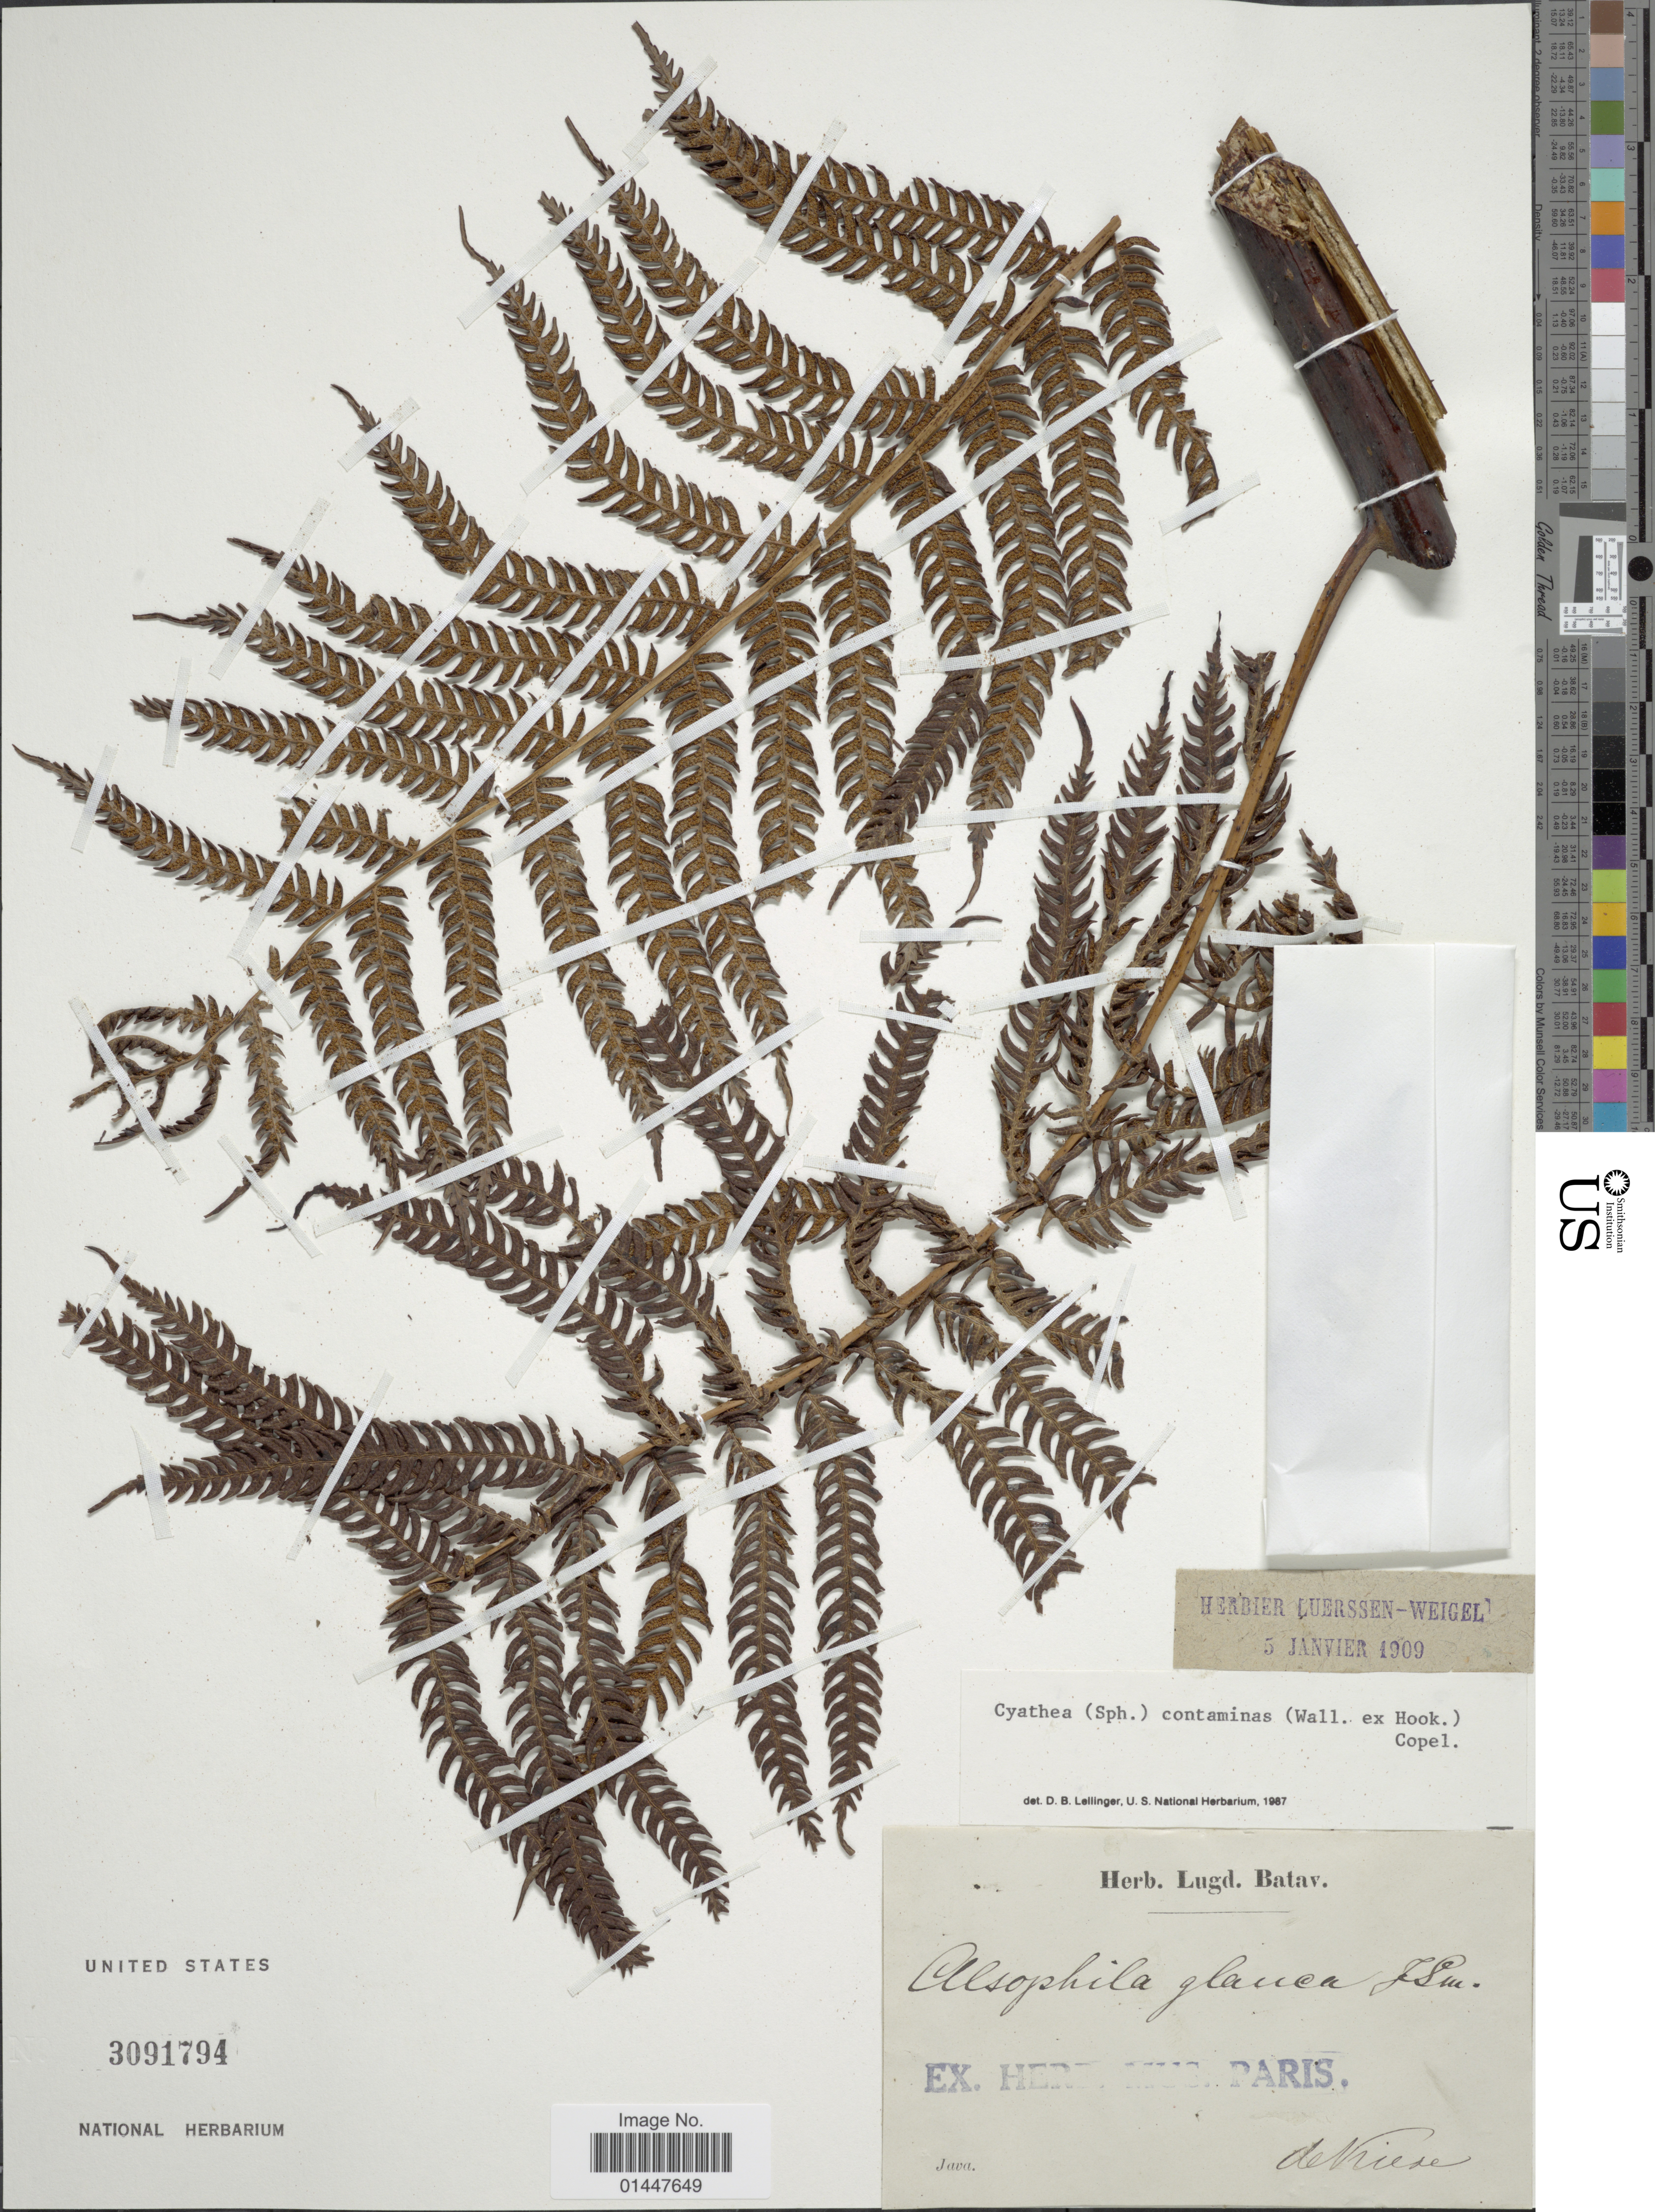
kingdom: Plantae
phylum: Tracheophyta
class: Polypodiopsida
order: Cyatheales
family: Cyatheaceae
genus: Sphaeropteris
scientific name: Sphaeropteris glauca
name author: (Blume) R.M. Tryon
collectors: W. H. de Vriese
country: Indonesia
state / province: Java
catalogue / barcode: US 3091794